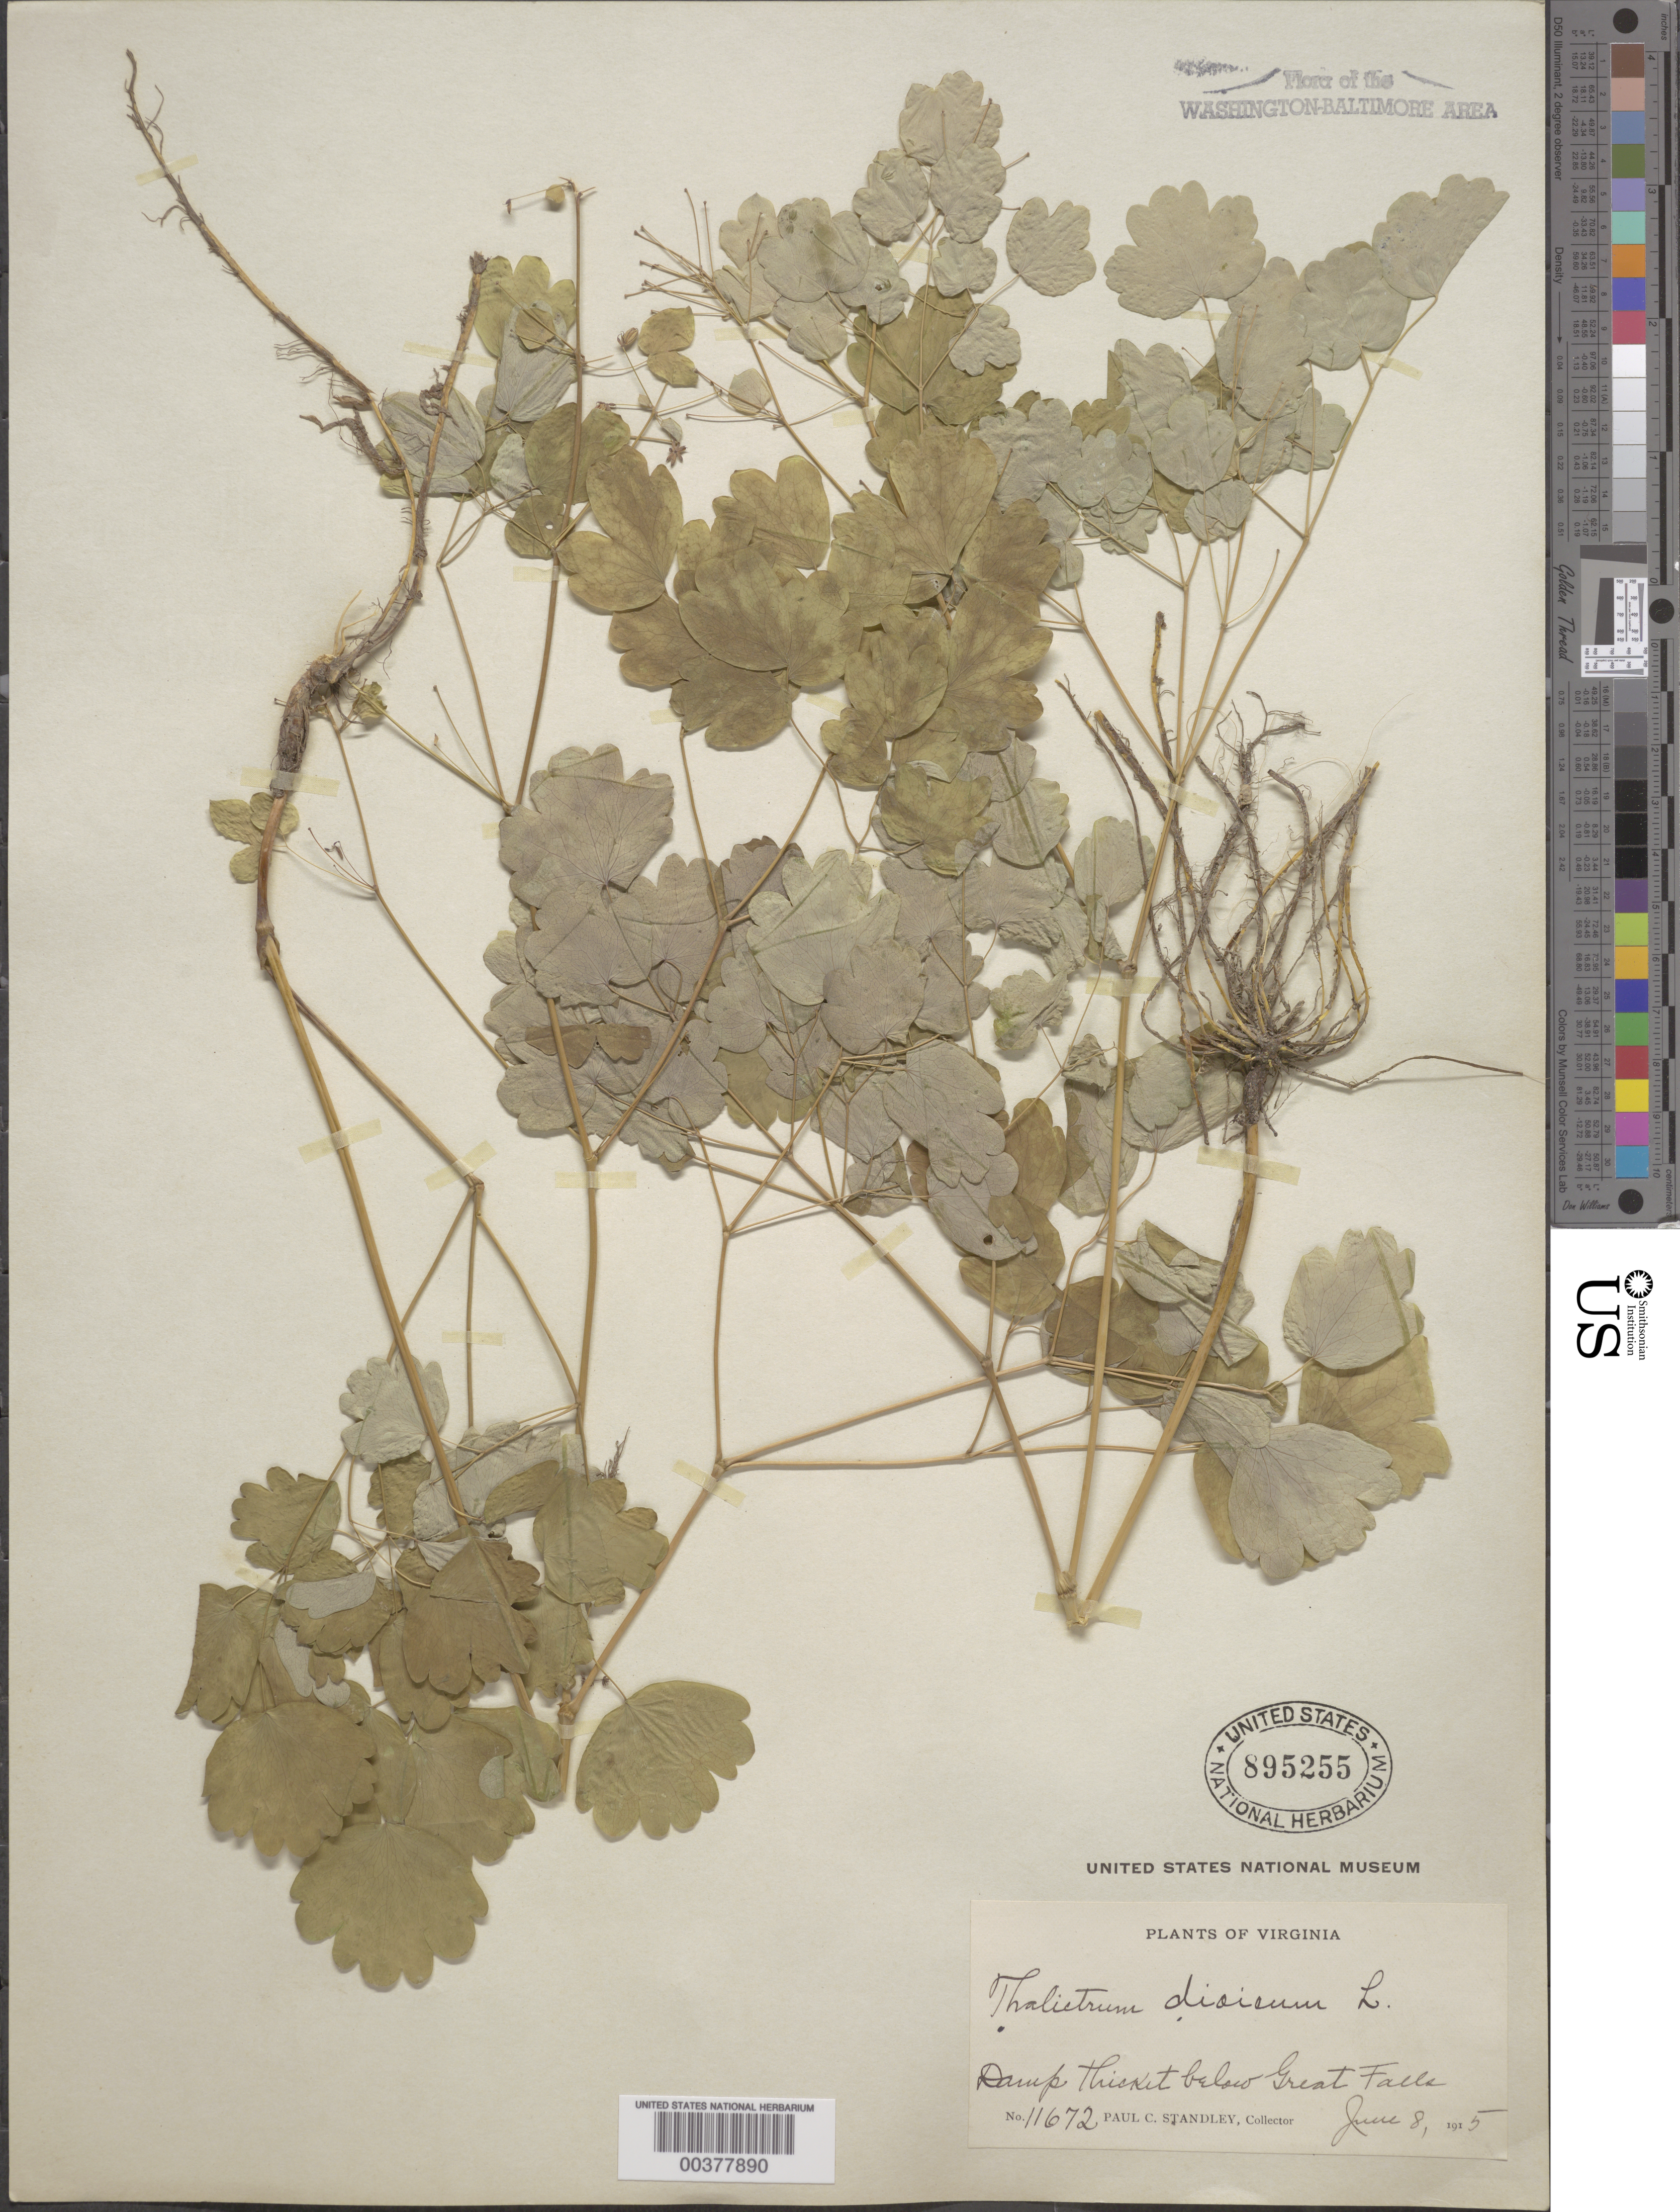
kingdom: Plantae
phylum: Tracheophyta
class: Magnoliopsida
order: Ranunculales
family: Ranunculaceae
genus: Thalictrum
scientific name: Thalictrum dioicum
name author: L.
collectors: P. C. Standley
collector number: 11672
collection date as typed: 08 Jun 1915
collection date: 1915-06-08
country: United States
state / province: Virginia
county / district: Fairfax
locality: Below Great Falls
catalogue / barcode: US 895255